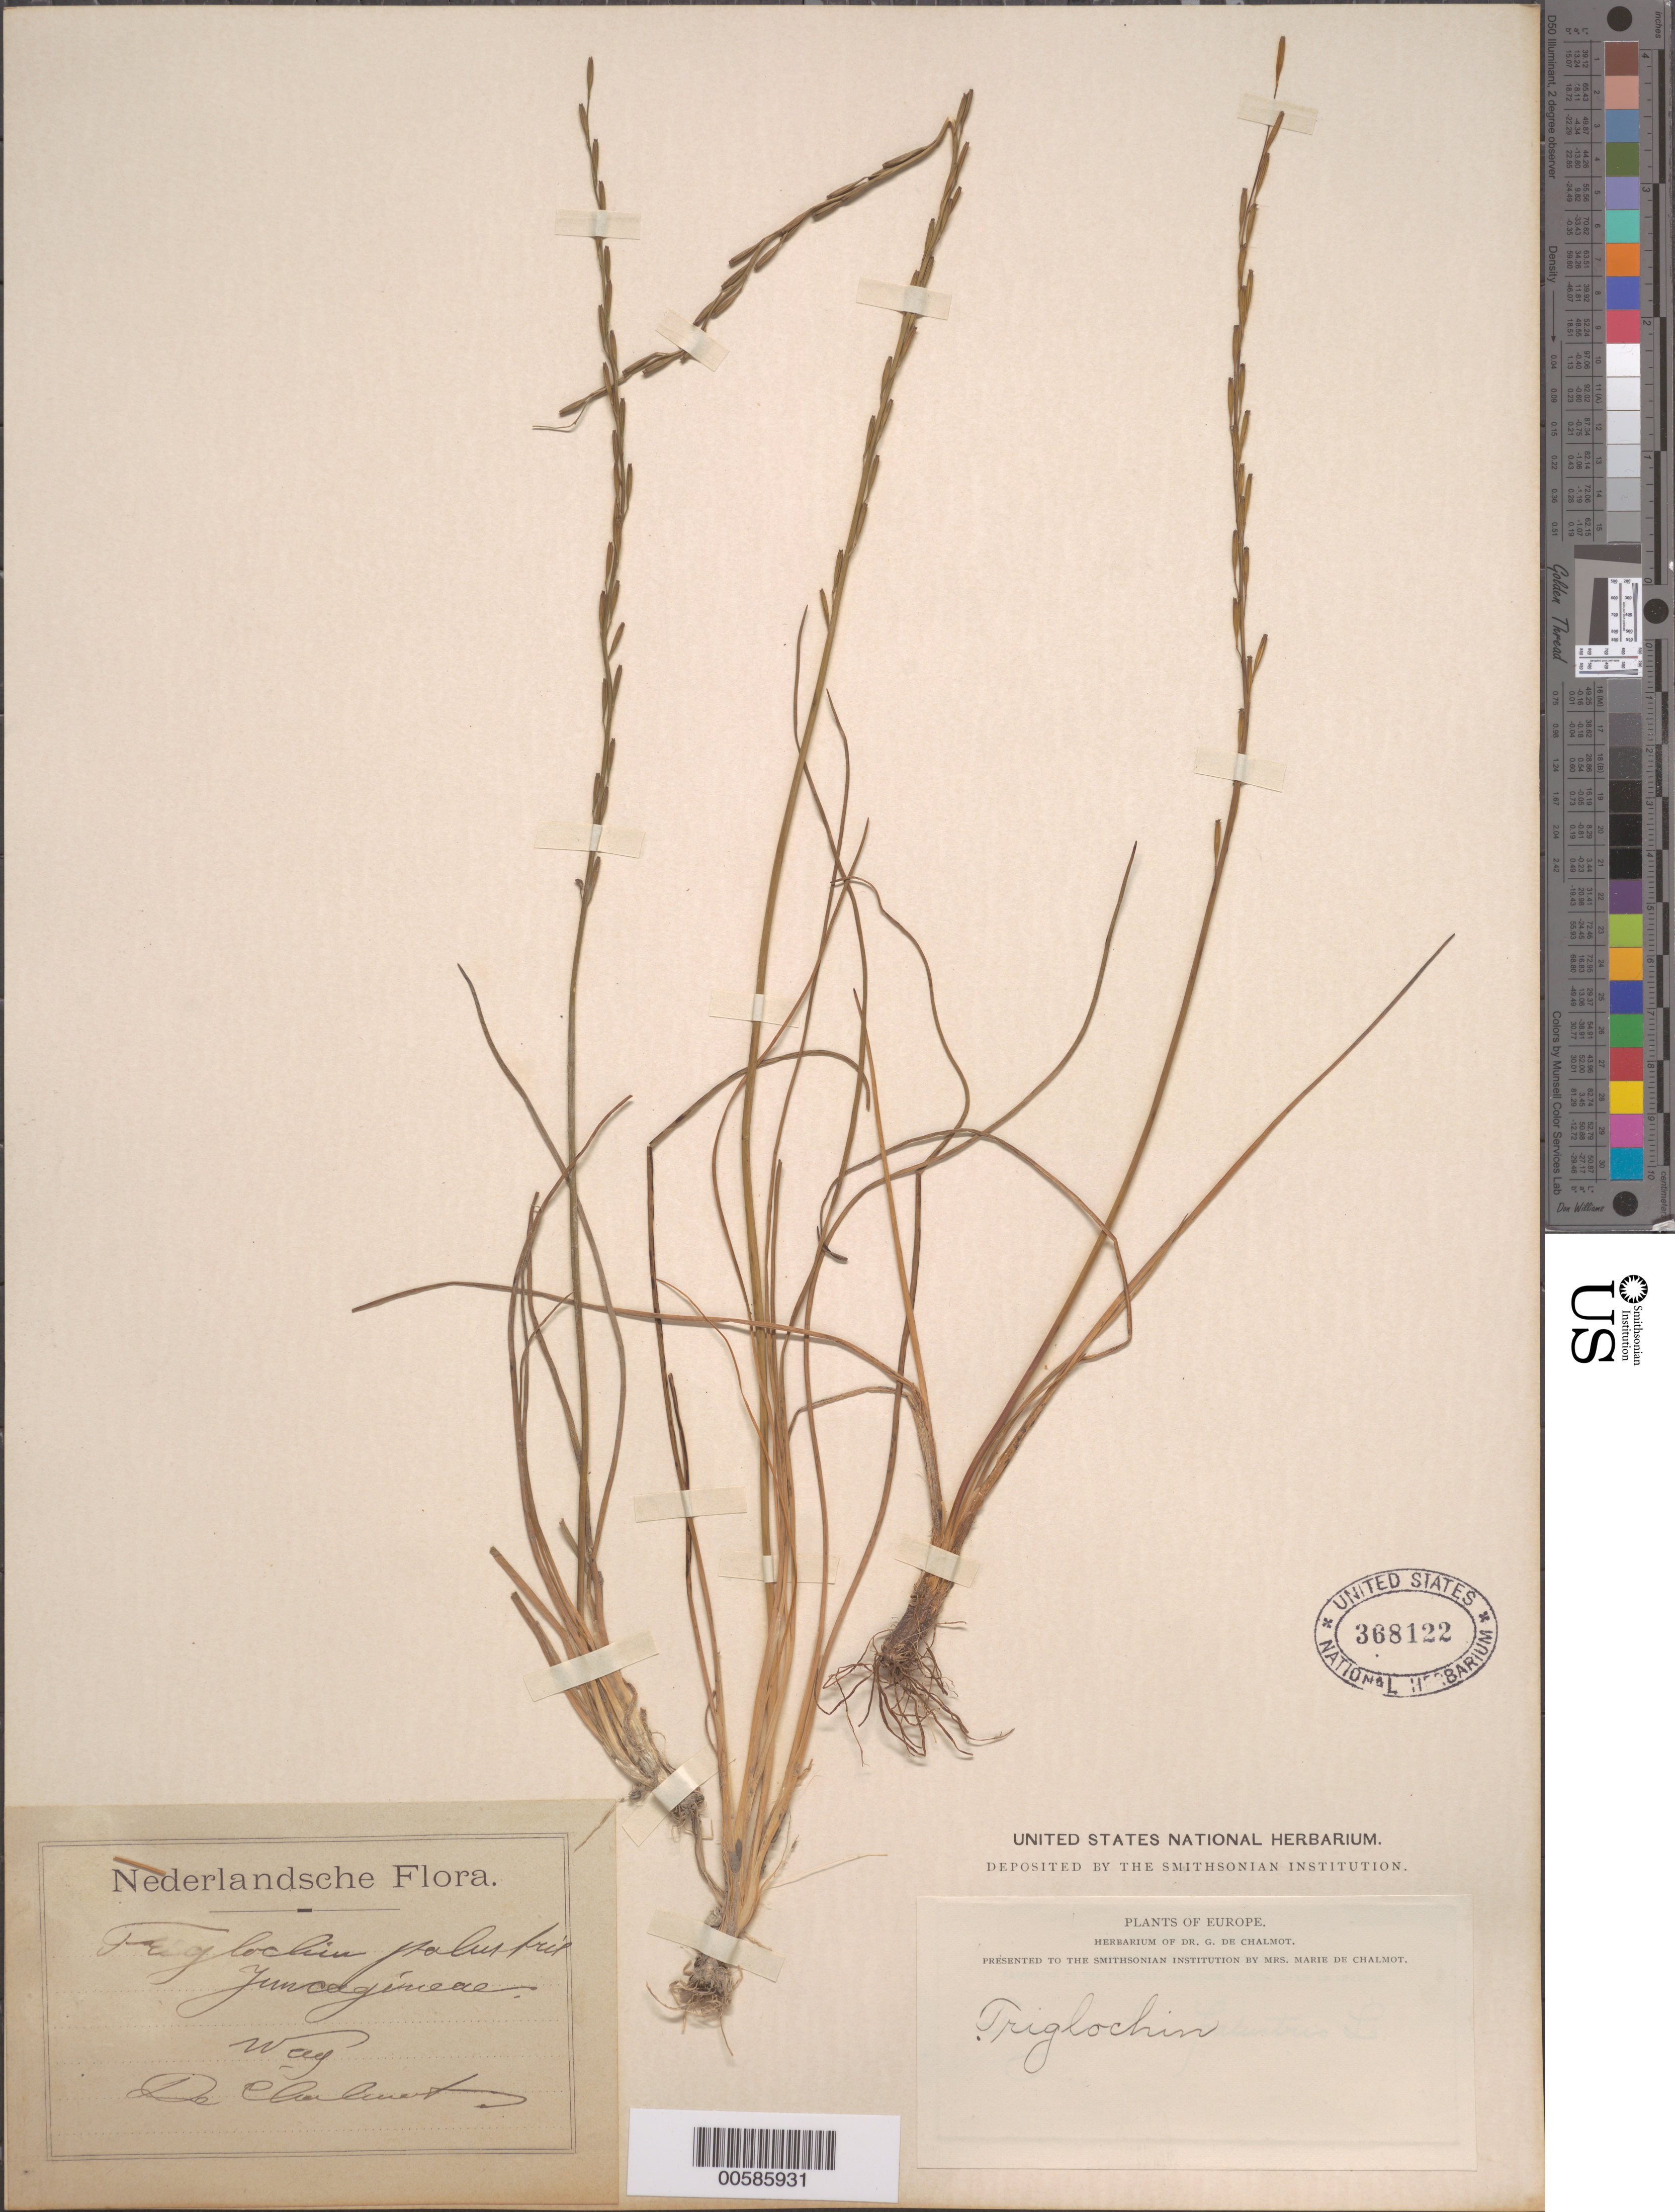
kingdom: Plantae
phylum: Tracheophyta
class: Liliopsida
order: Alismatales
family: Juncaginaceae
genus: Triglochin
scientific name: Triglochin palustris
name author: L.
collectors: G. de Chaliot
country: Netherlands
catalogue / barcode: US 368122